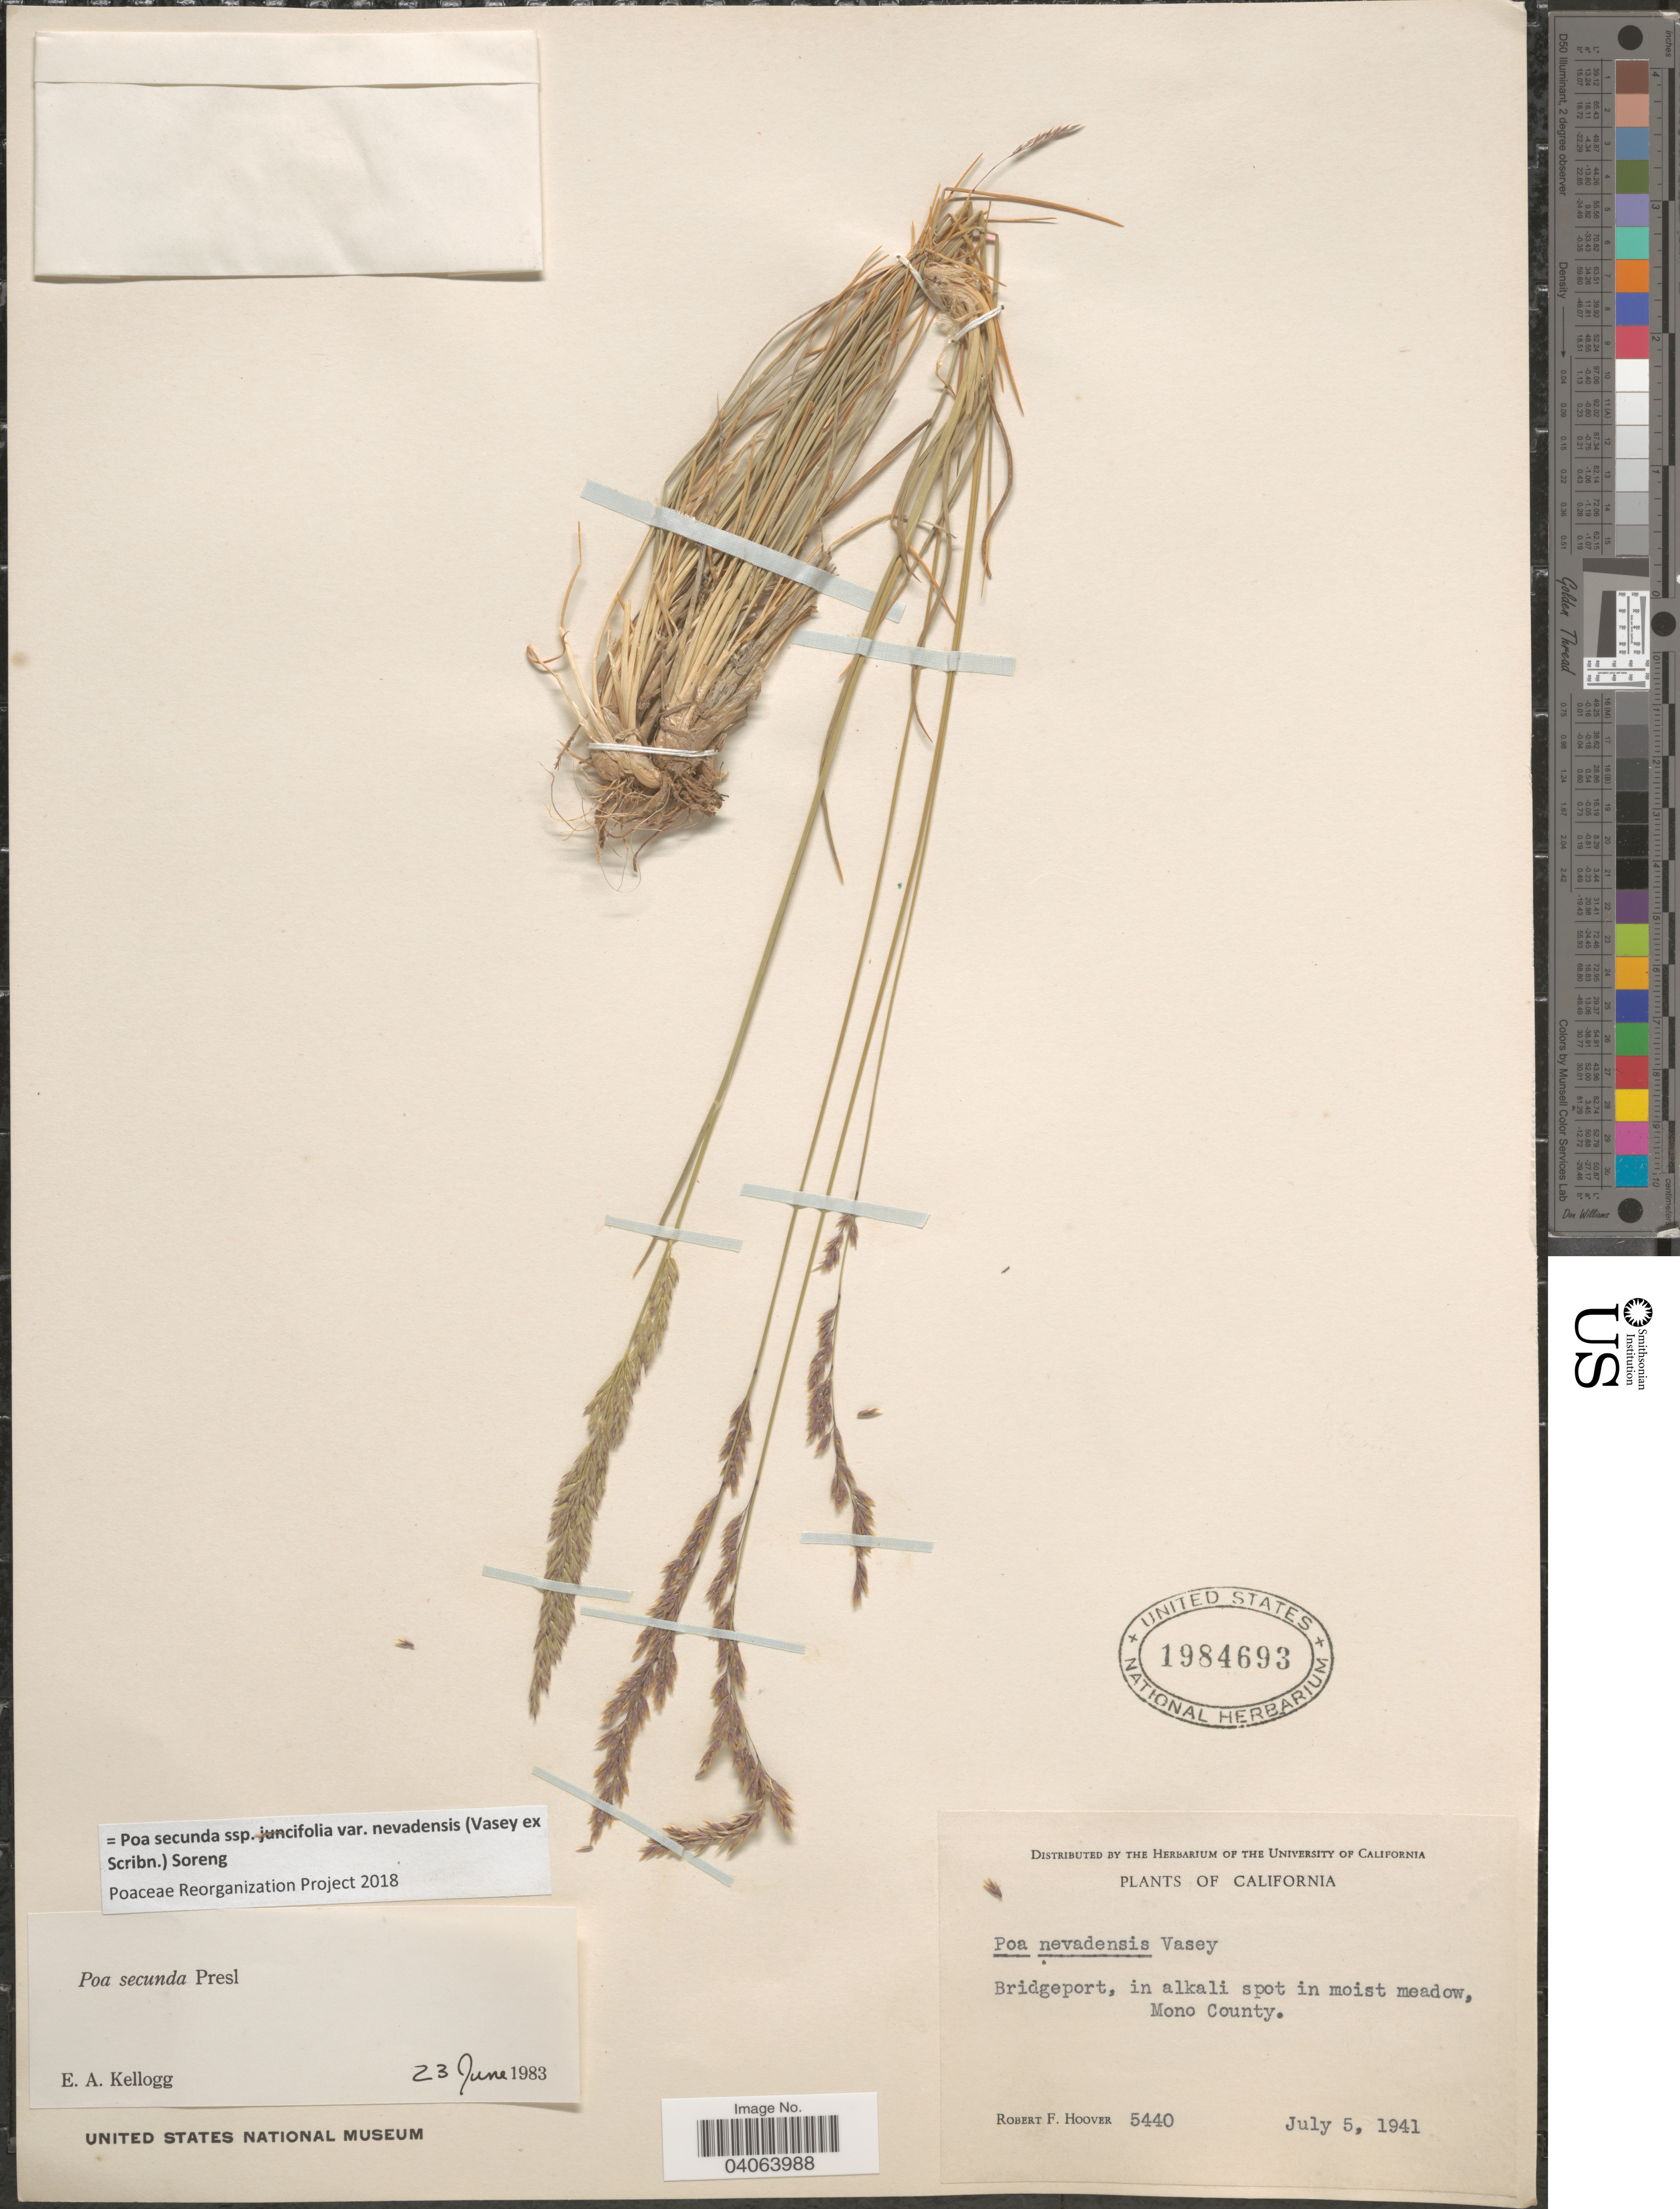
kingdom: Plantae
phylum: Tracheophyta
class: Liliopsida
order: Poales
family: Poaceae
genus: Poa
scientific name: Poa secunda subsp. juncifolia var. nevadensis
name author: (Vasey ex Scribn.) Soreng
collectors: R. F. Hoover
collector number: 5440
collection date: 1941-07-05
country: United States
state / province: California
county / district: Mono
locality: Bridgeport, in alkali spot in moist meadow, Mono County.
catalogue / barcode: US 1984693